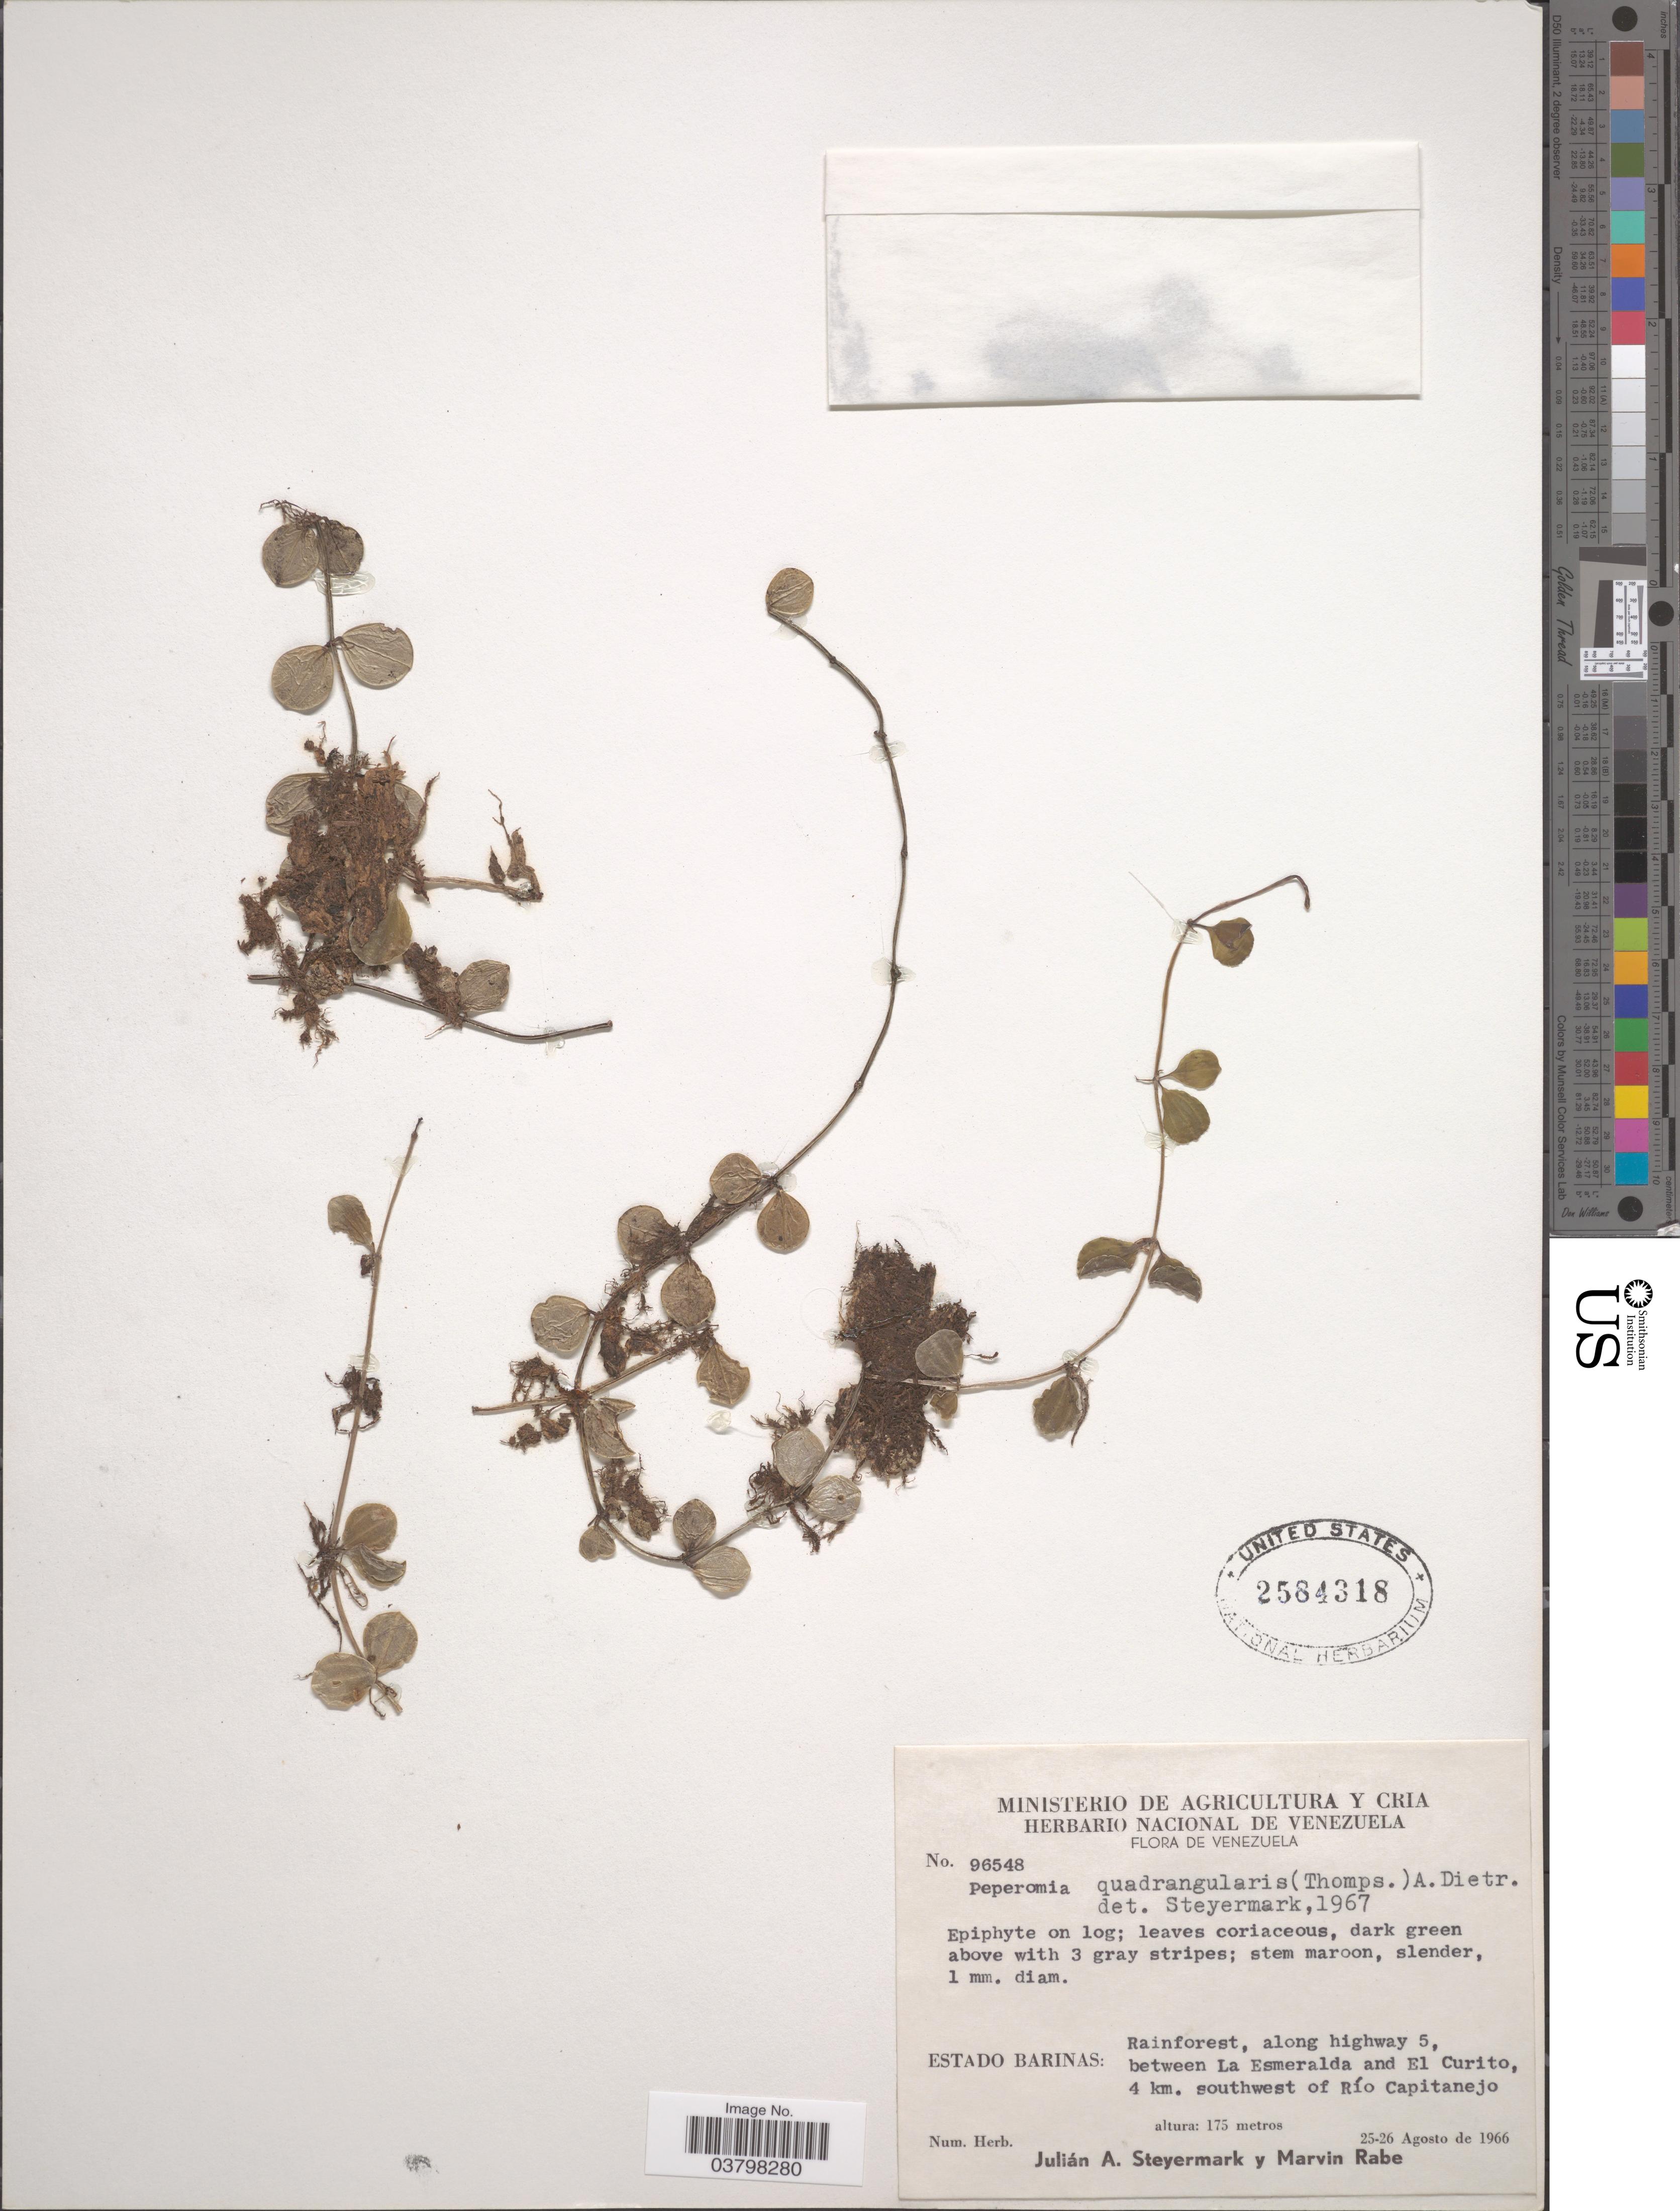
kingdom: Plantae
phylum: Tracheophyta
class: Magnoliopsida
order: Piperales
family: Piperaceae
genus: Peperomia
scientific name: Peperomia quadrangularis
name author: (J.V. Thomps.) A. Dietr.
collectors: J. Steyermark & M. Rabe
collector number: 96548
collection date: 1966-08-25/1966-08-26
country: Venezuela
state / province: Barinas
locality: Rainforest, along highway 5, between La Esmeralda and El Curito, 4 km. southwest of Río Capitanejo.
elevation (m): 175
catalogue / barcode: US 2584318